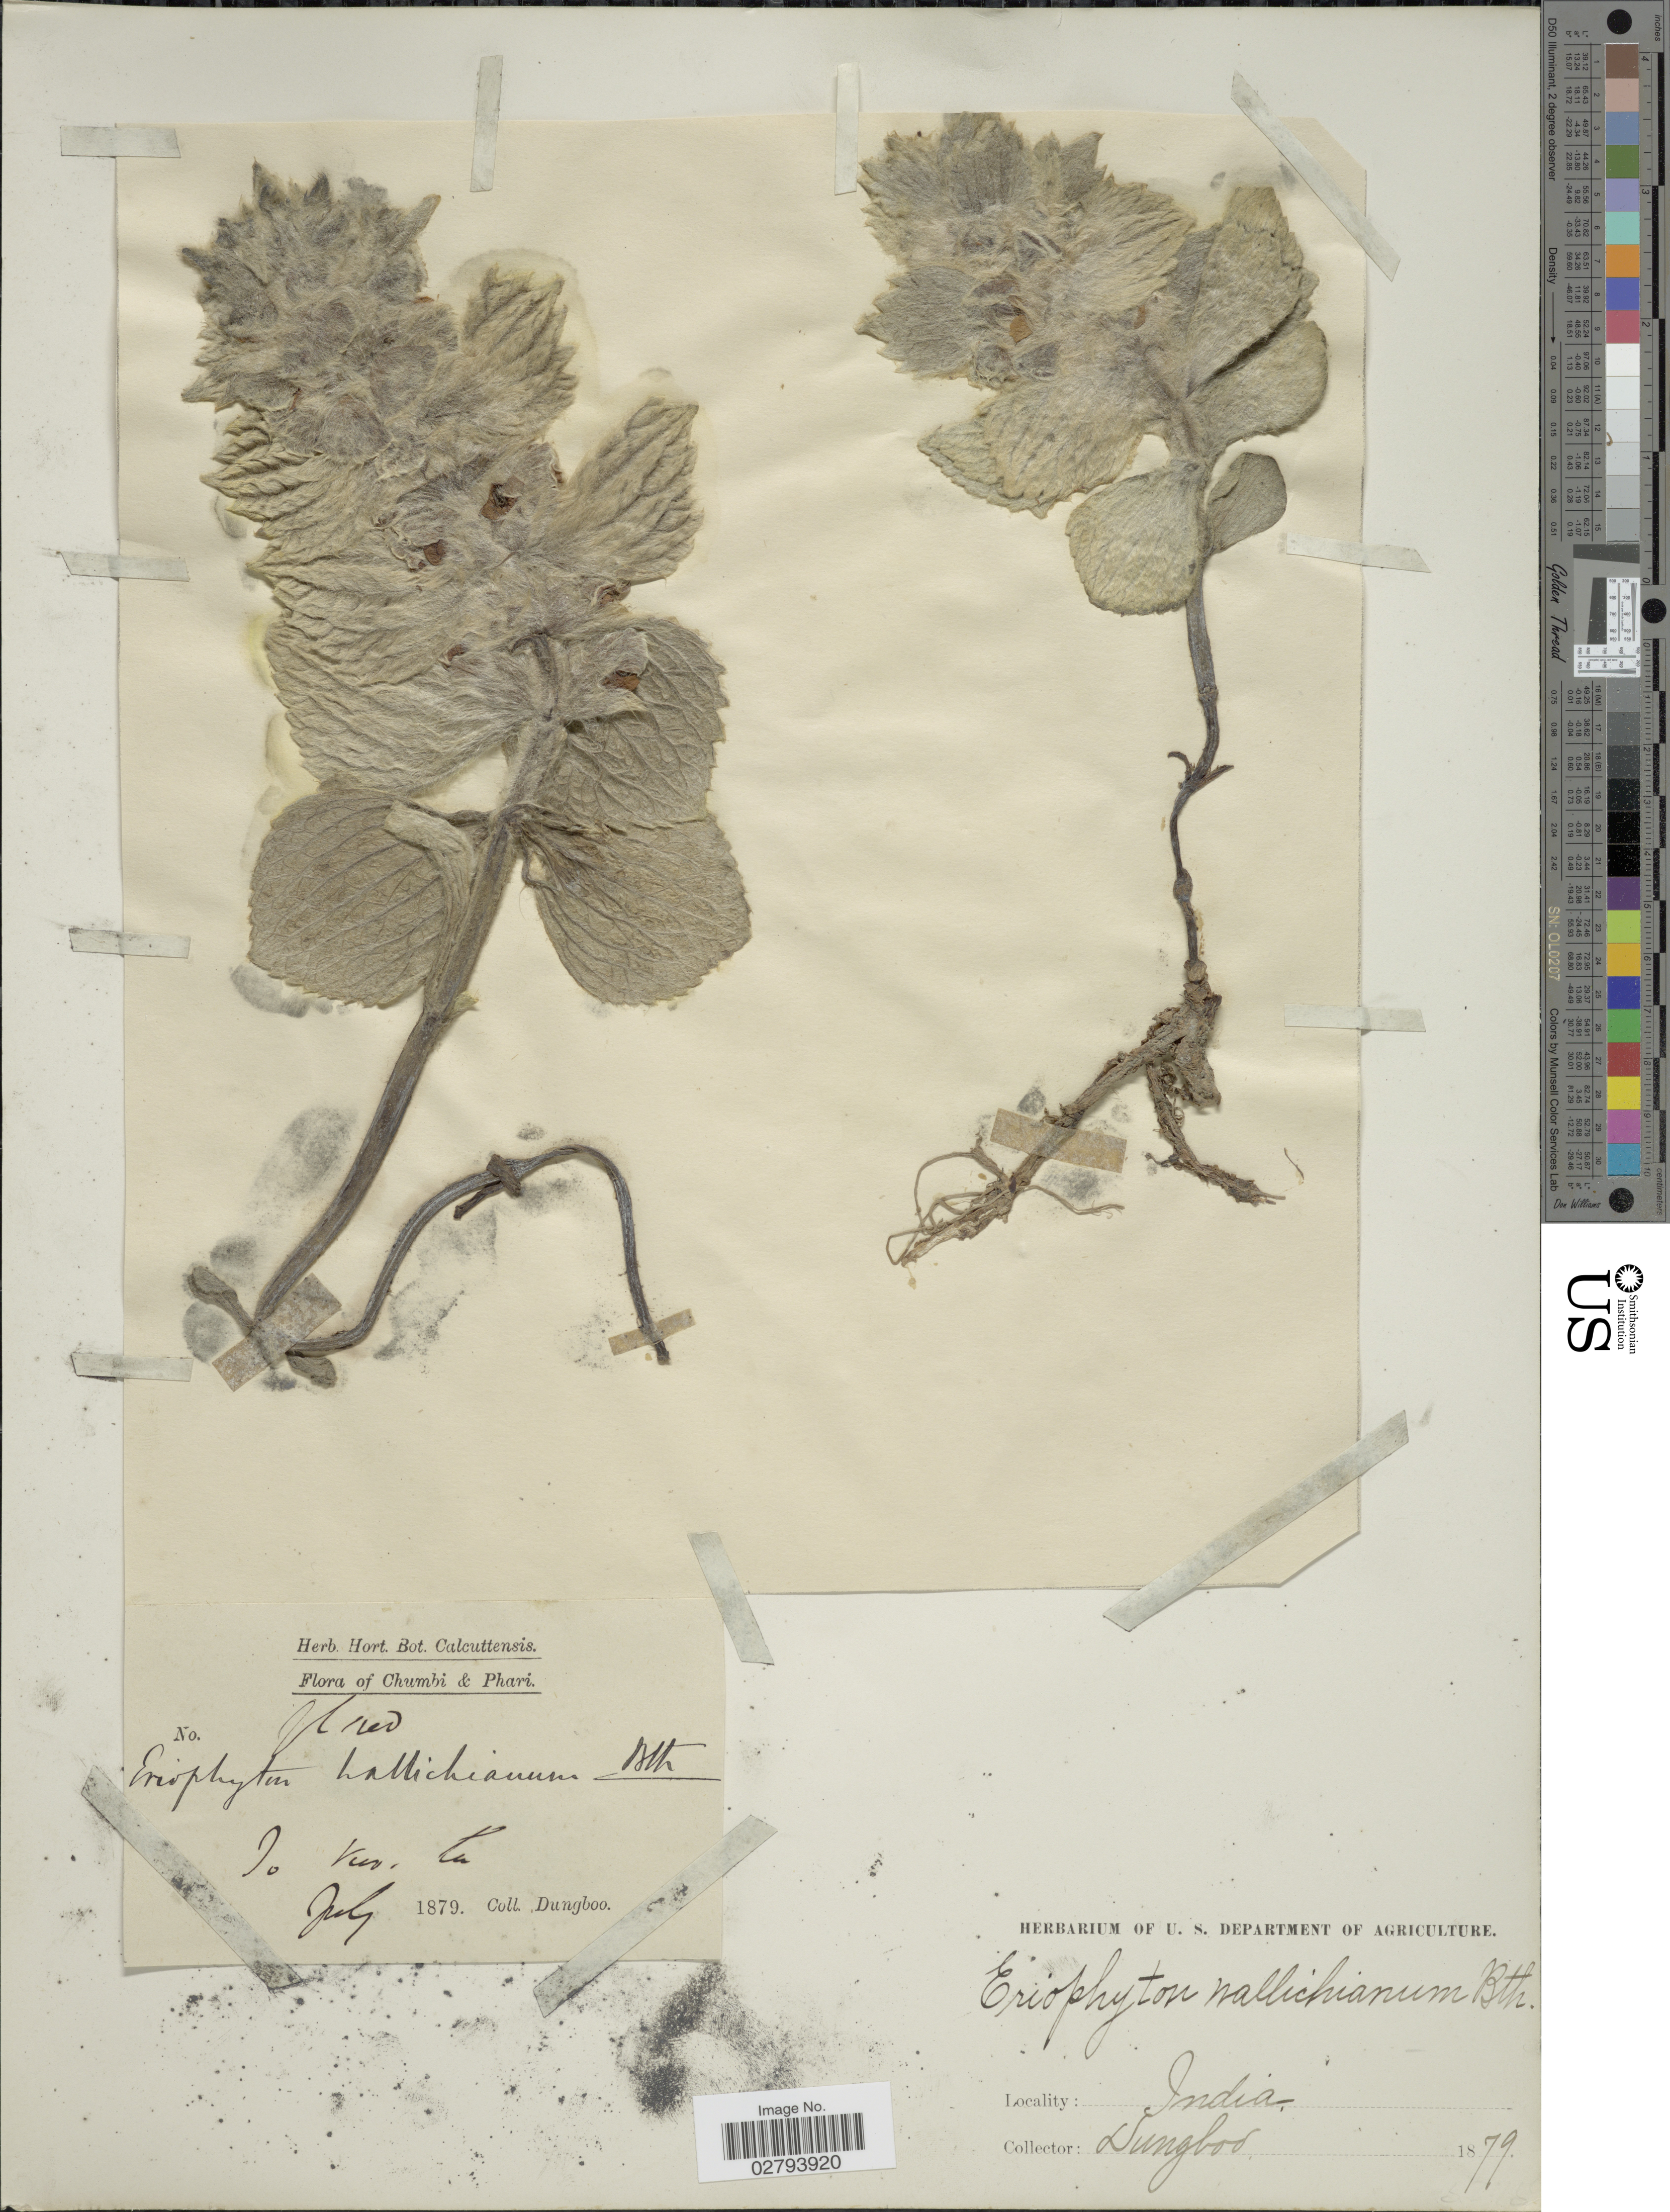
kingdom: Plantae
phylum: Tracheophyta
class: Magnoliopsida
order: Lamiales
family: Lamiaceae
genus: Eriophyton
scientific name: Eriophyton wallichianum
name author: Hook. f.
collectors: Dungboo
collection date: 1879-07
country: India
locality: Chumbi & Phari. To Koo, la.